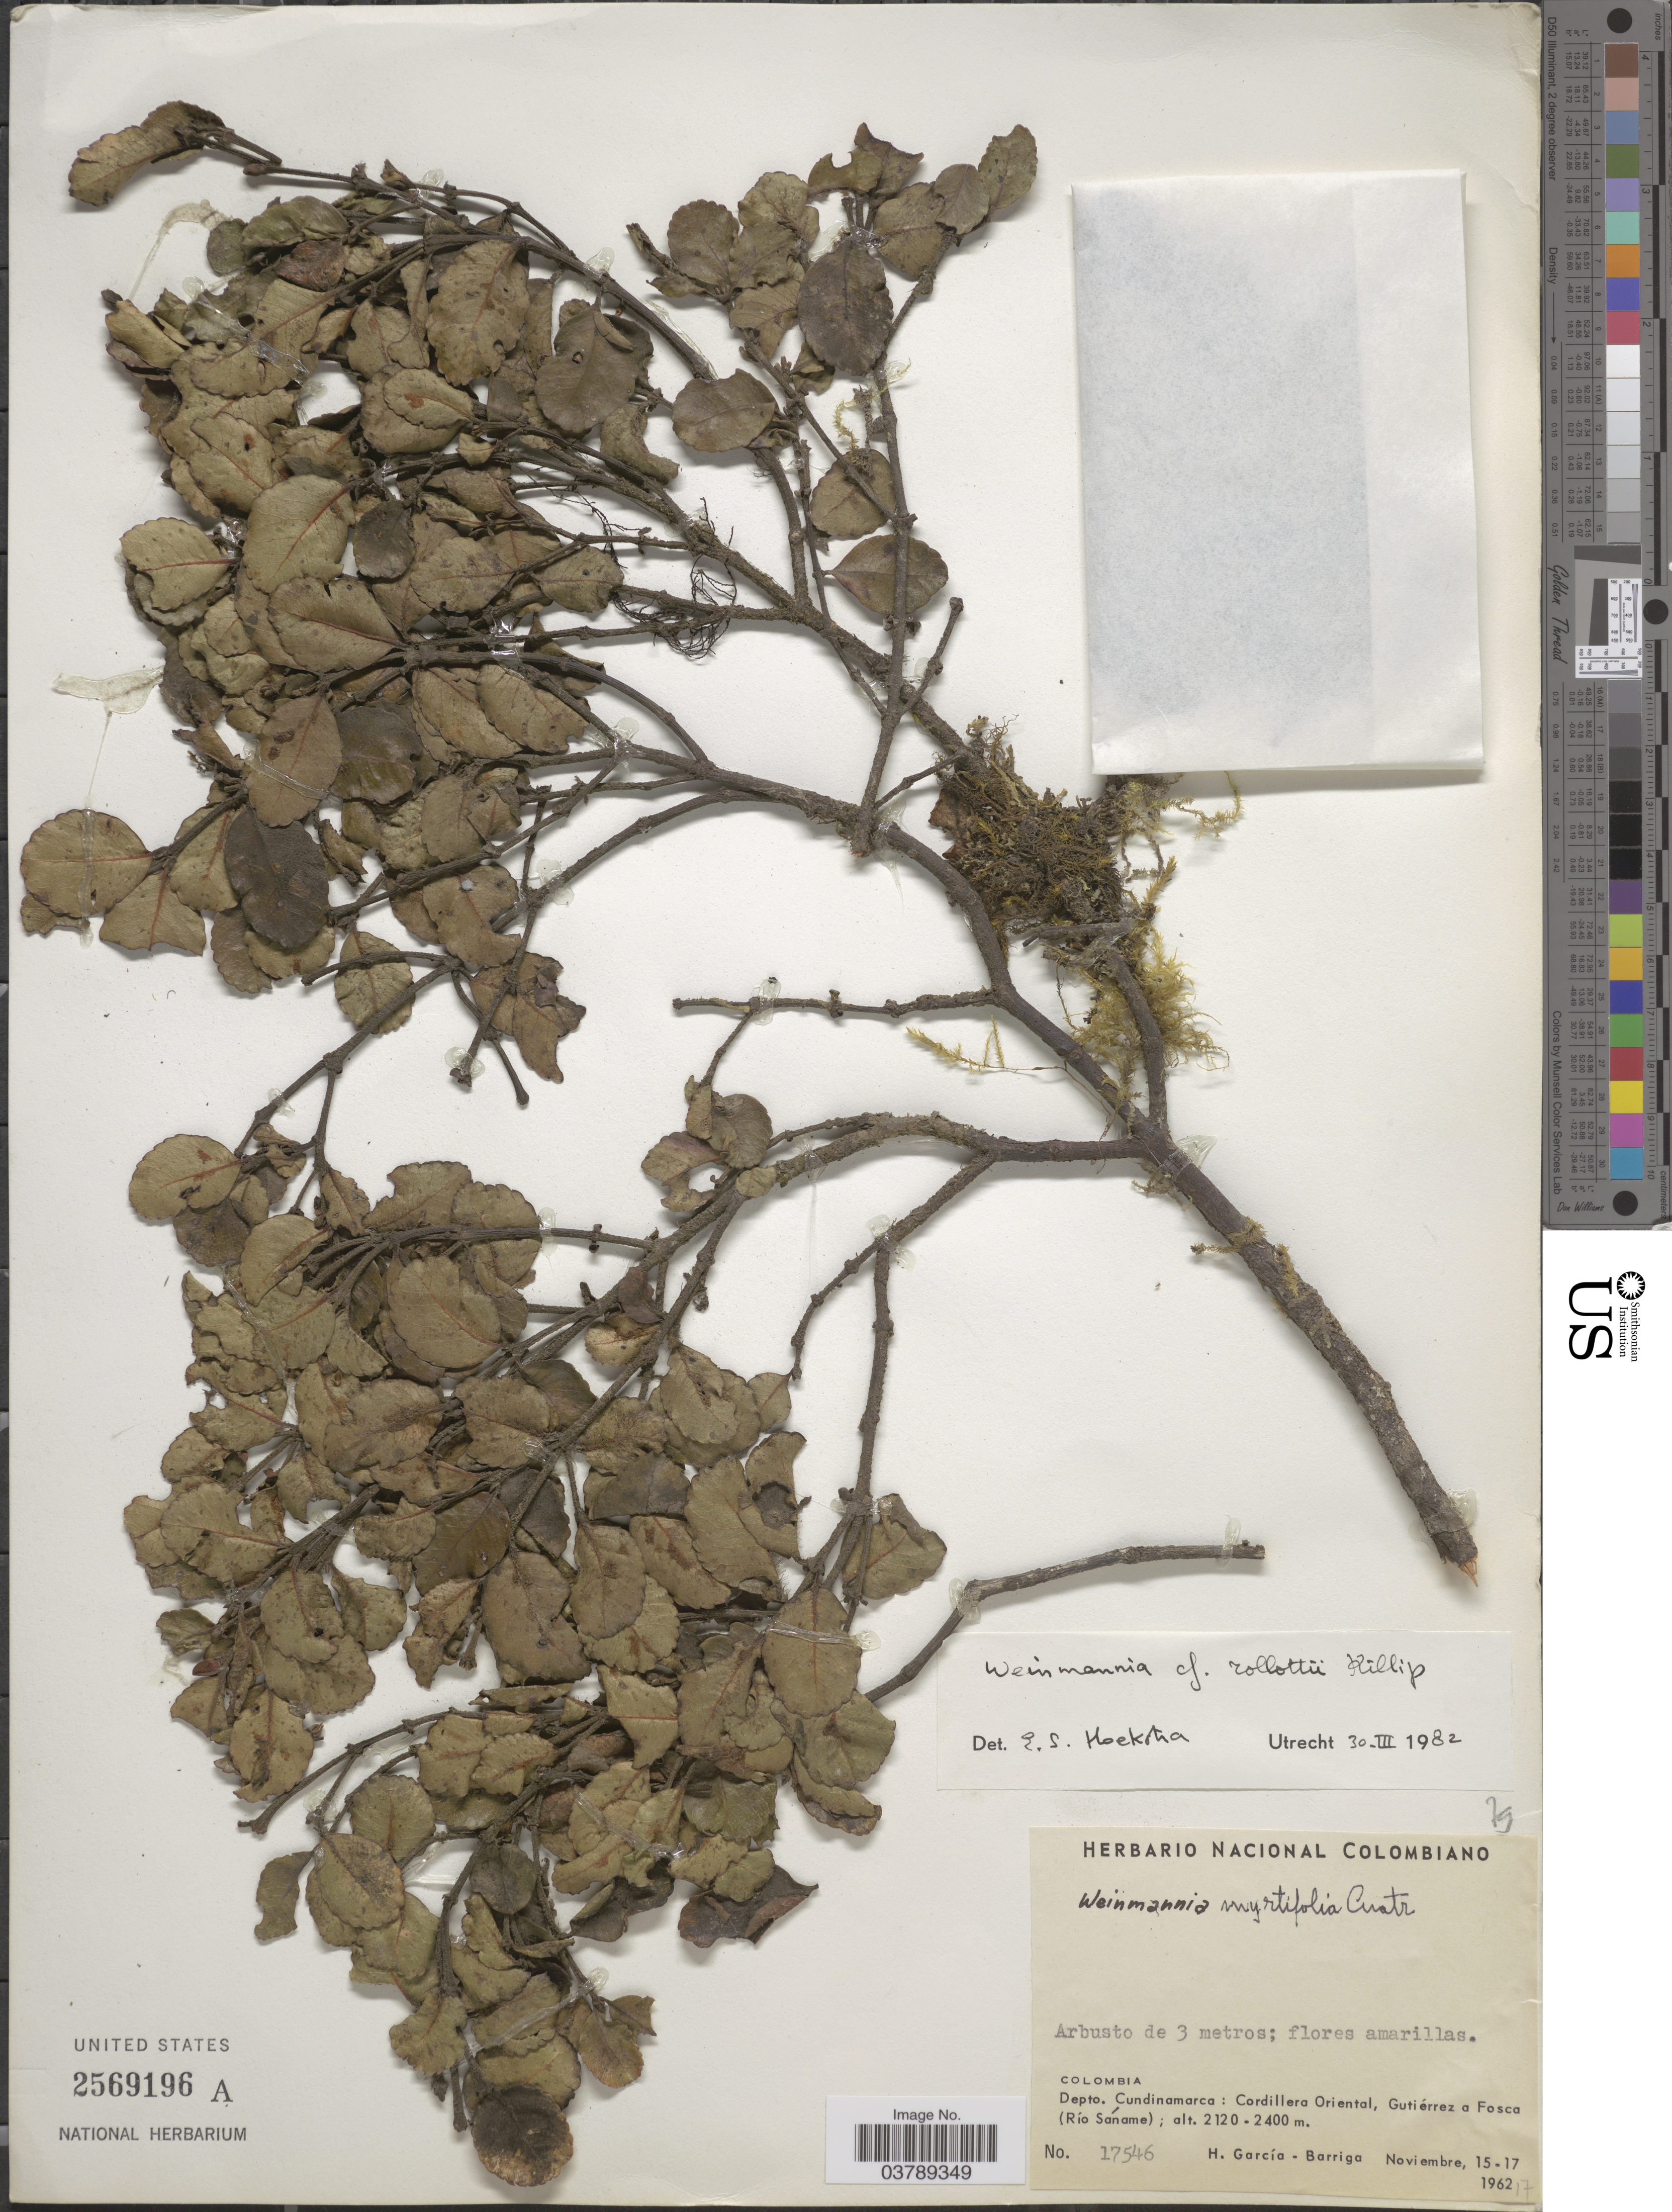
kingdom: Plantae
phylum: Tracheophyta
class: Magnoliopsida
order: Oxalidales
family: Cunoniaceae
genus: Weinmannia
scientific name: Weinmannia myrtifolia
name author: Cuatrec.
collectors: H. García Barriga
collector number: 17546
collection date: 1962-11-15/1962-11-17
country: Colombia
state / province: Cundinamarca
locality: Depto. Cundinamarca: Cordillera Oriental, Gutiérrez a Fosca (Río Sáname).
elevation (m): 2120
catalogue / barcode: US 2569196A